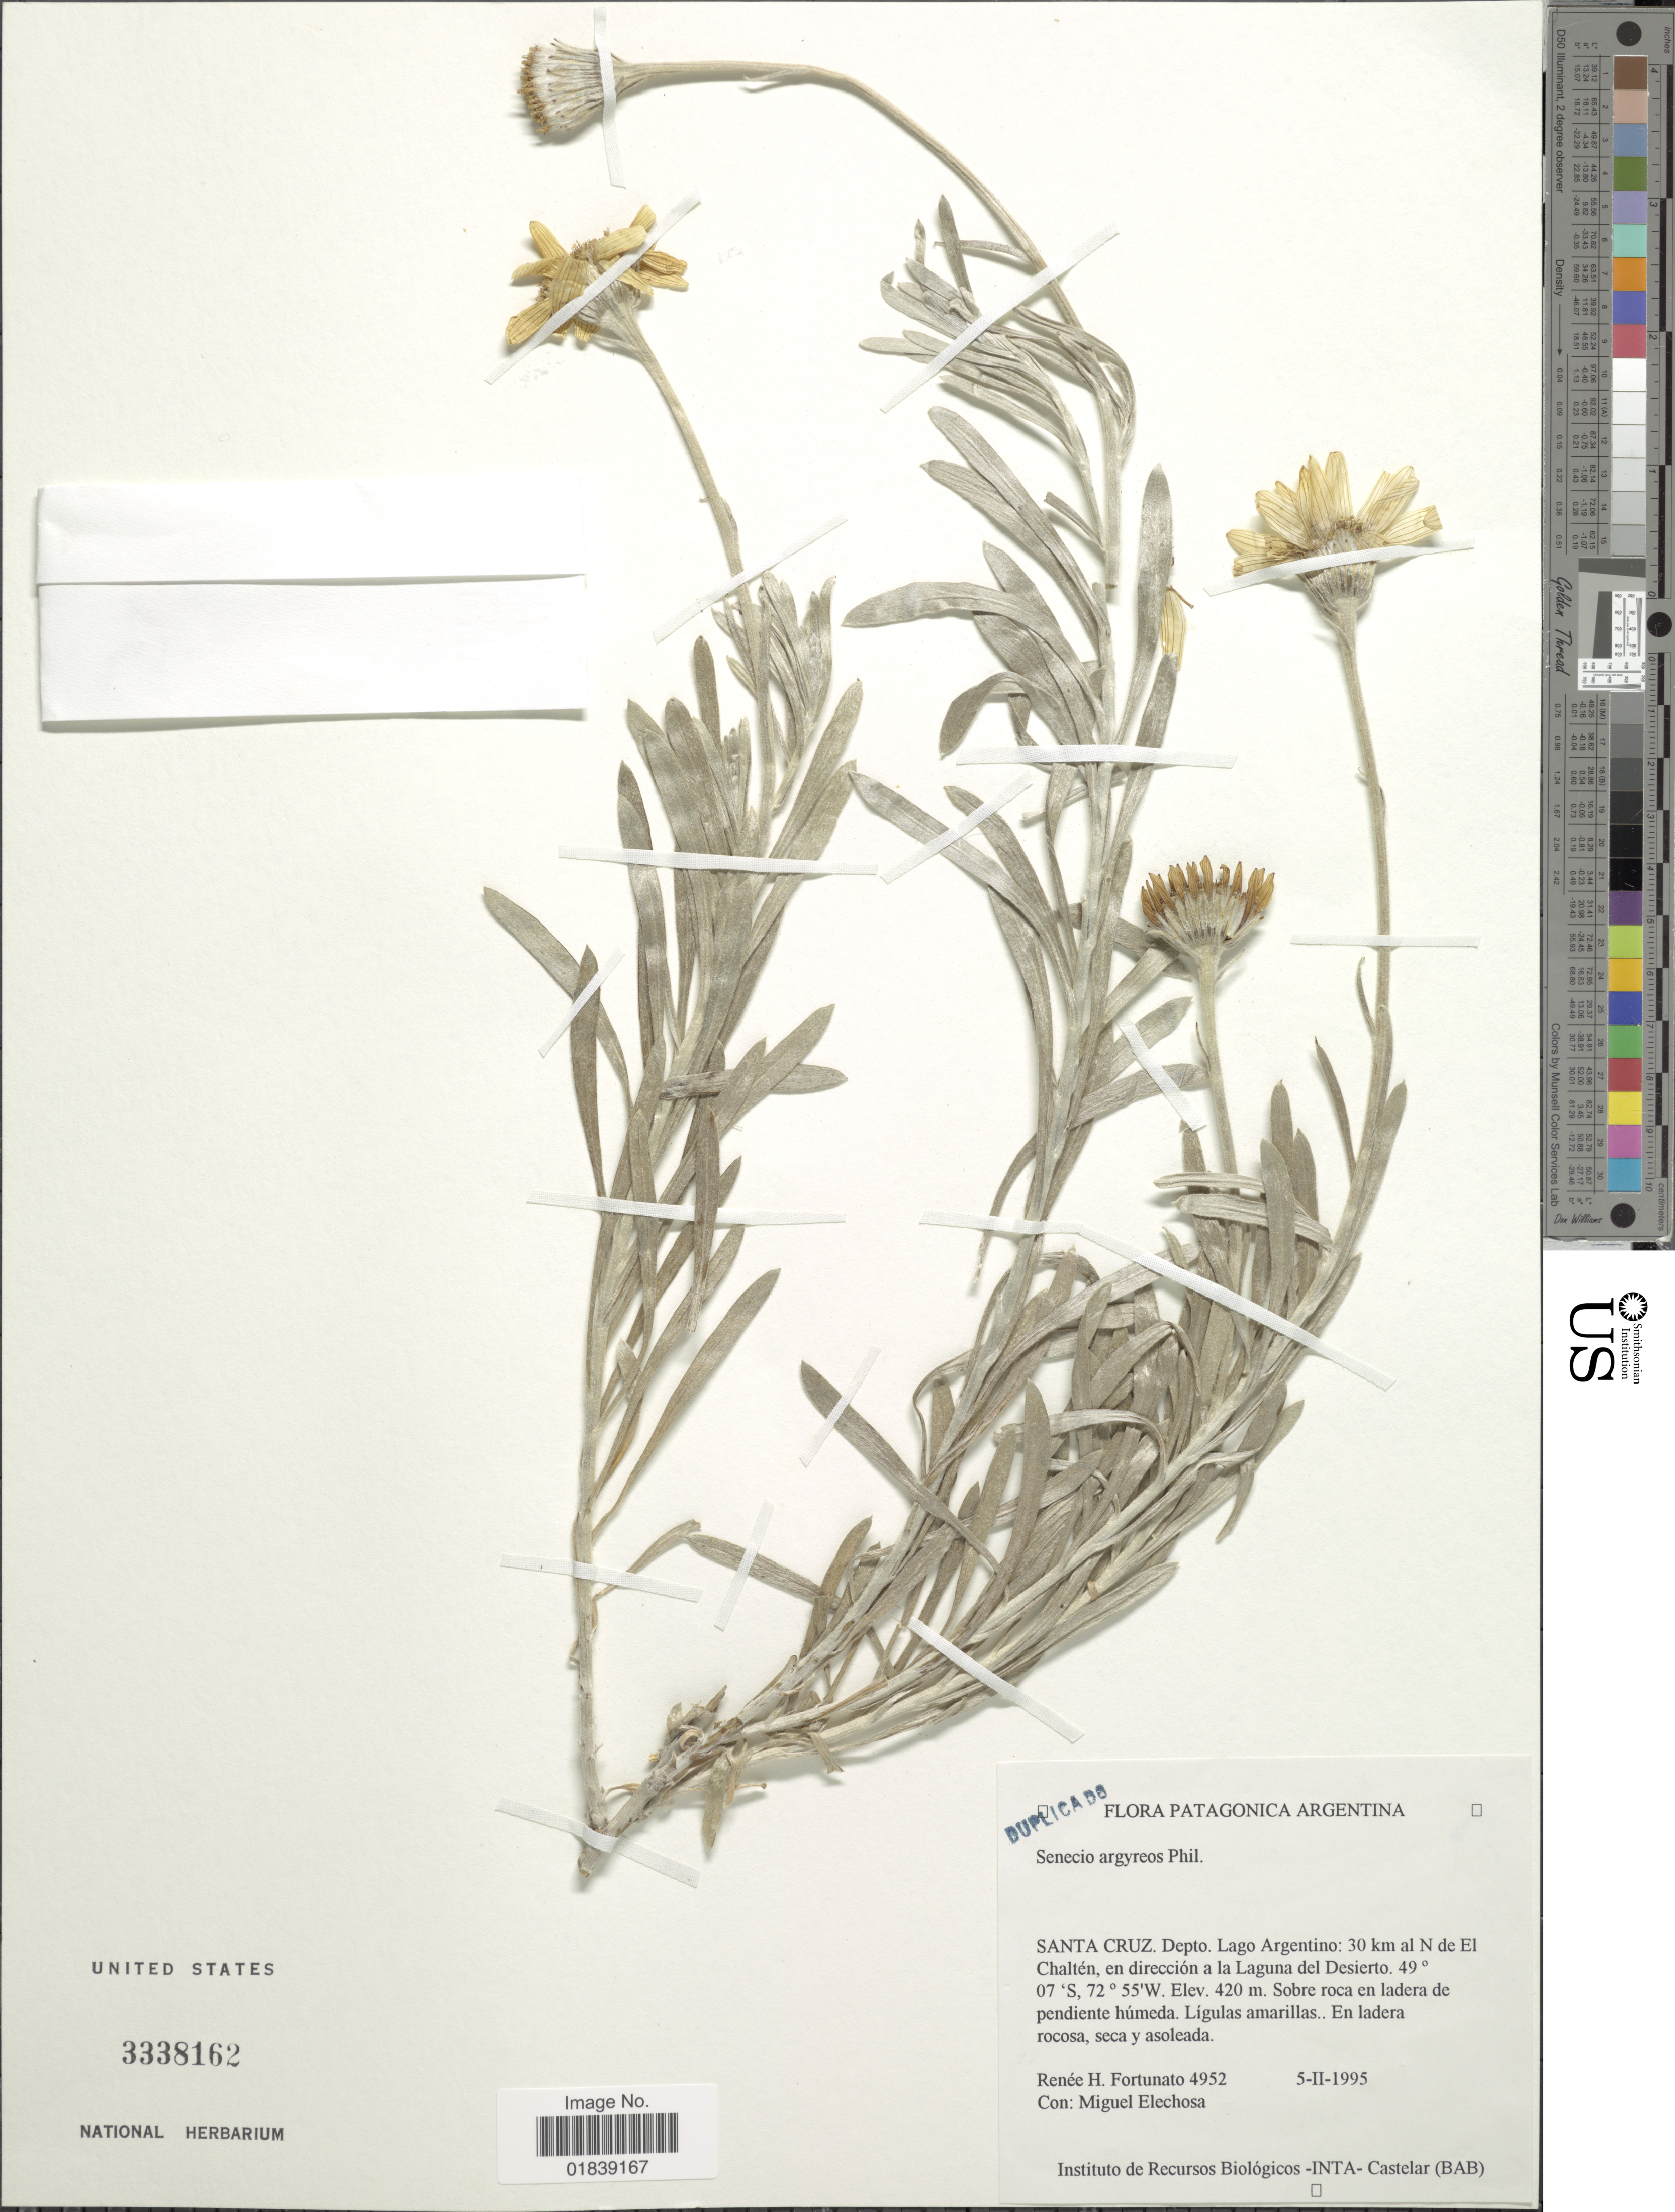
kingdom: Plantae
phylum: Tracheophyta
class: Magnoliopsida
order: Asterales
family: Asteraceae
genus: Senecio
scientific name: Senecio argyreus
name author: Phil.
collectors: R. H. Fortunato & M. Elechosa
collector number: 4952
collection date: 1995-02-05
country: Argentina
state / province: Santa Cruz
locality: Patagonica Argentina, Depto. Lago Argentino, 30 km al N de El Chalten, en direccion a la Laguan del Desierto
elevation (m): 420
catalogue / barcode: US 3338162